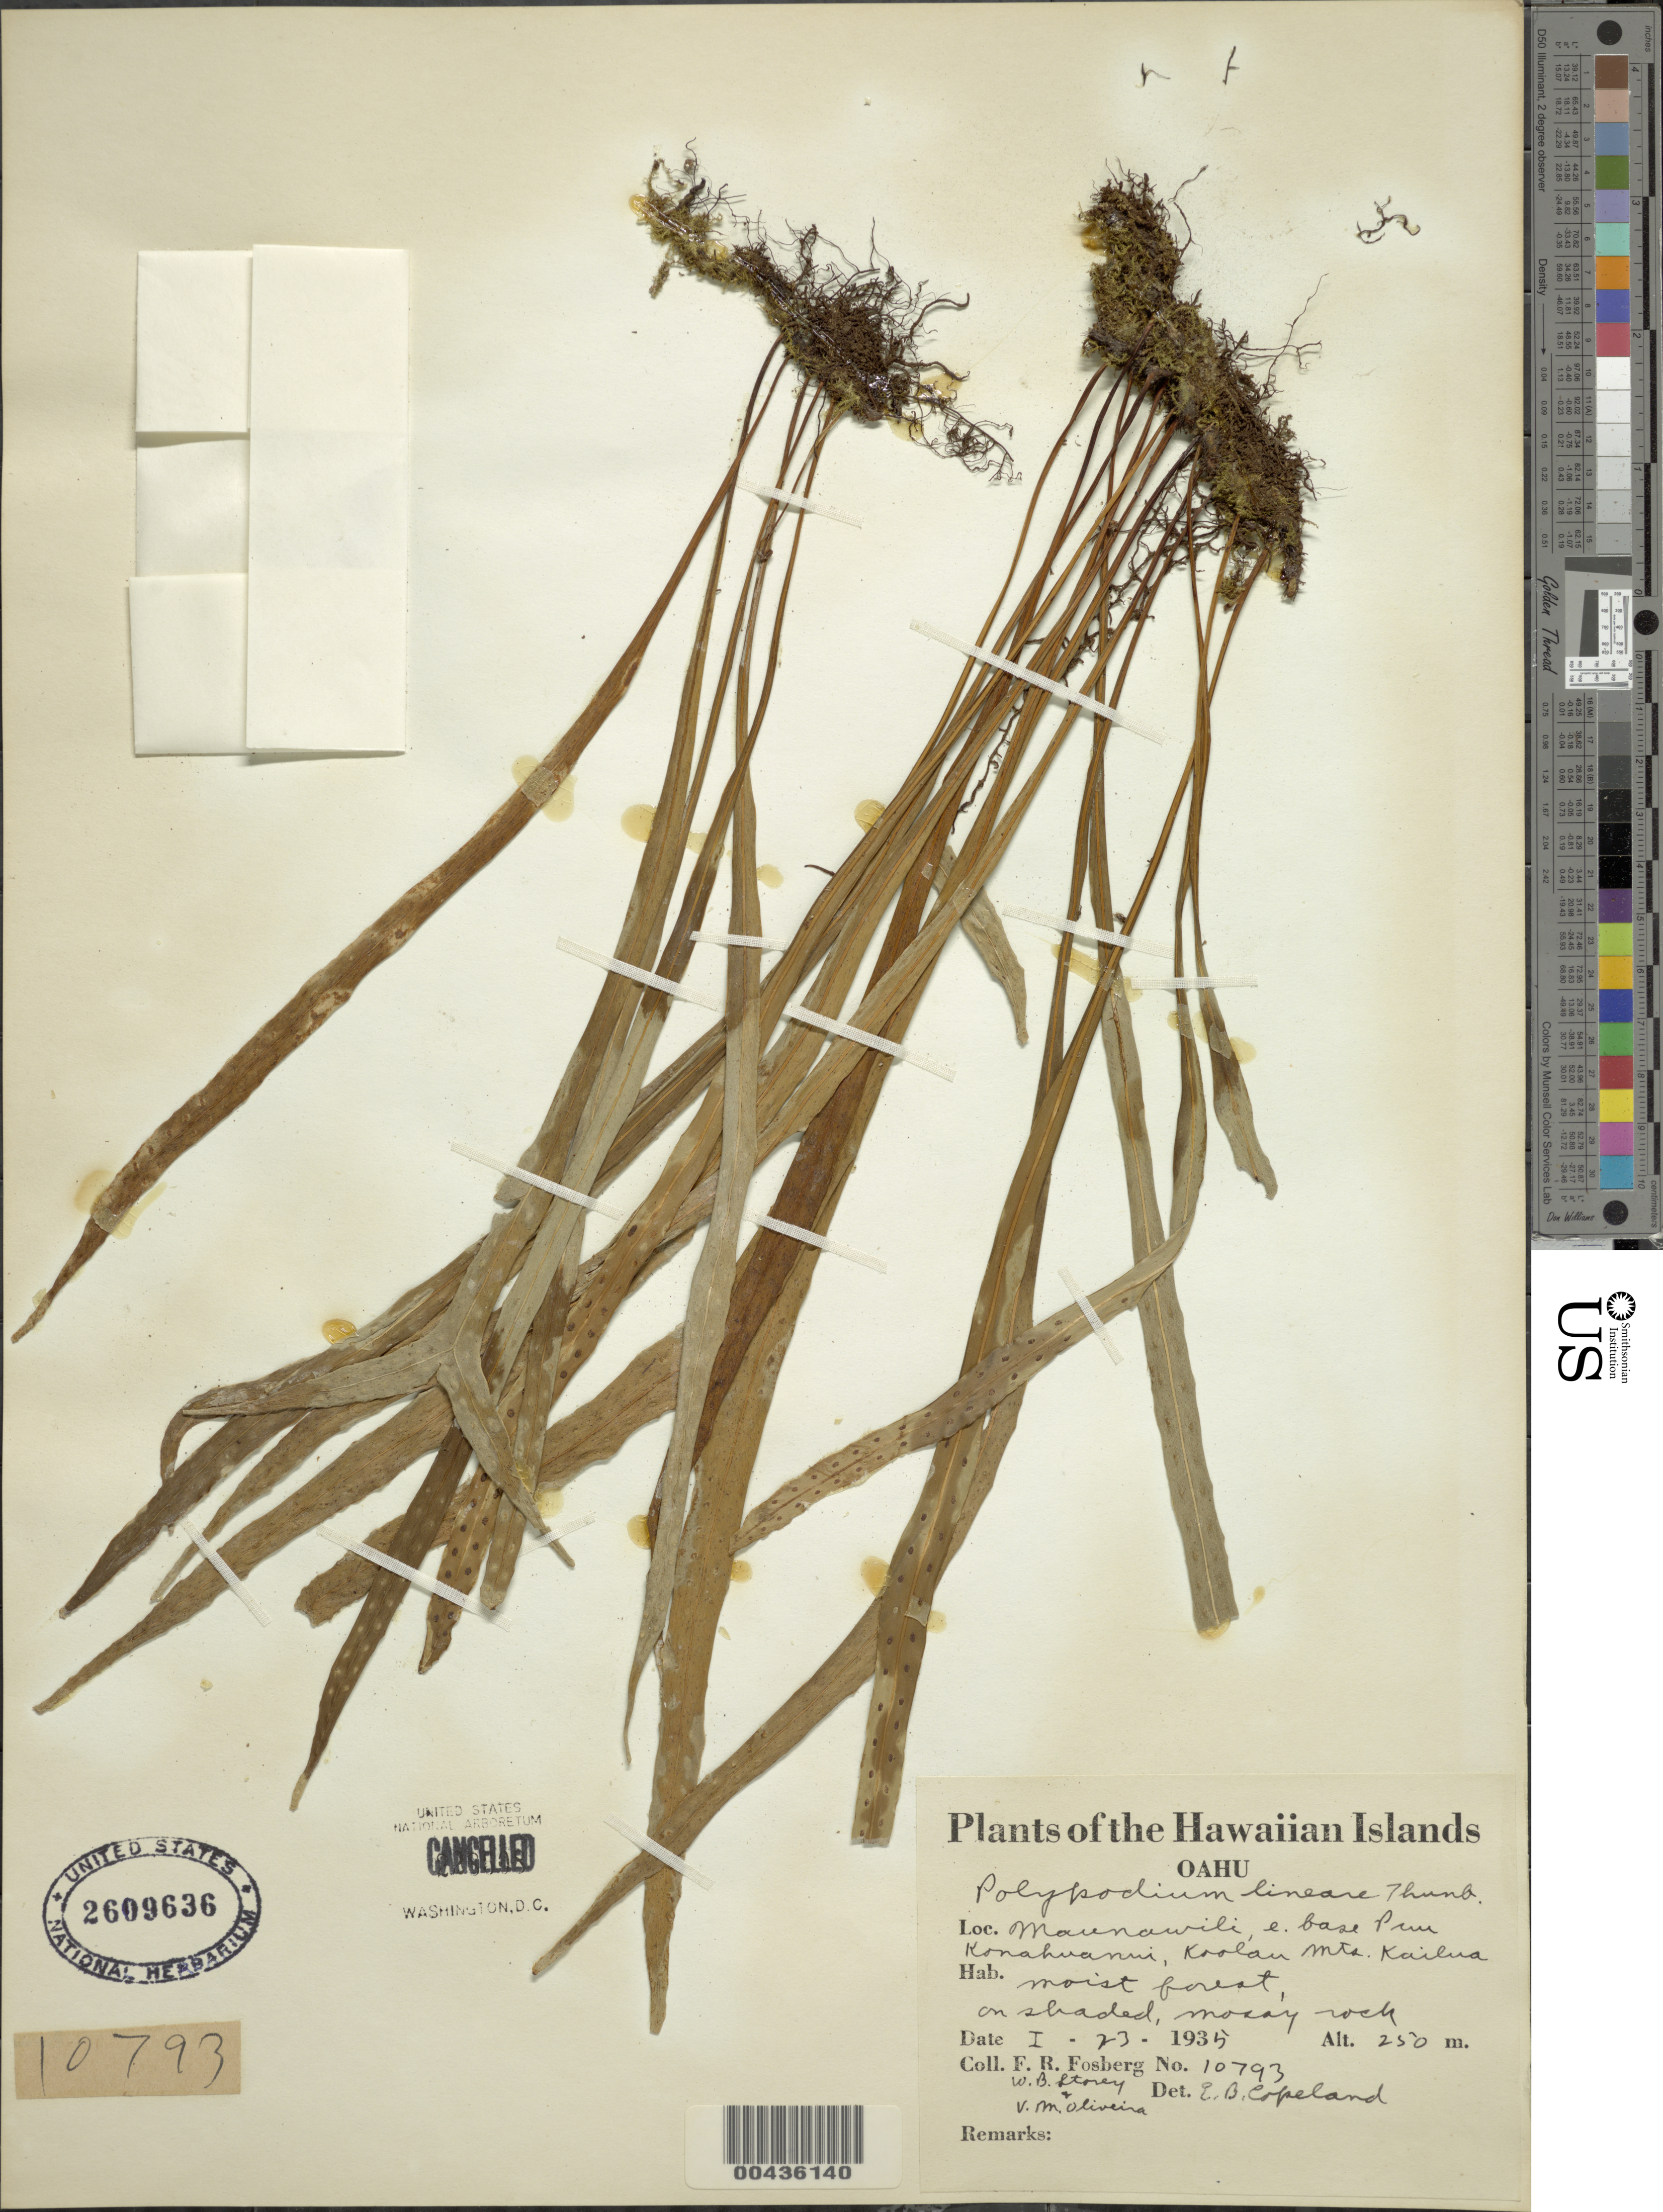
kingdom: Plantae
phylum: Tracheophyta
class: Polypodiopsida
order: Polypodiales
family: Polypodiaceae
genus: Lepisorus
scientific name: Lepisorus thunbergianus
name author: (Kaulf.) Ching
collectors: F. R. Fosberg, W. Storey & V. Oliveira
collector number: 10793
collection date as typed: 23 Jan 1935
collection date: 1935-01-23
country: United States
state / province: Hawaii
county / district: Honolulu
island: Oahu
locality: Maunawili, E base Puu Konahuanui, Koolau Mts. Kailua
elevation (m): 250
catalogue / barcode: US 2609636